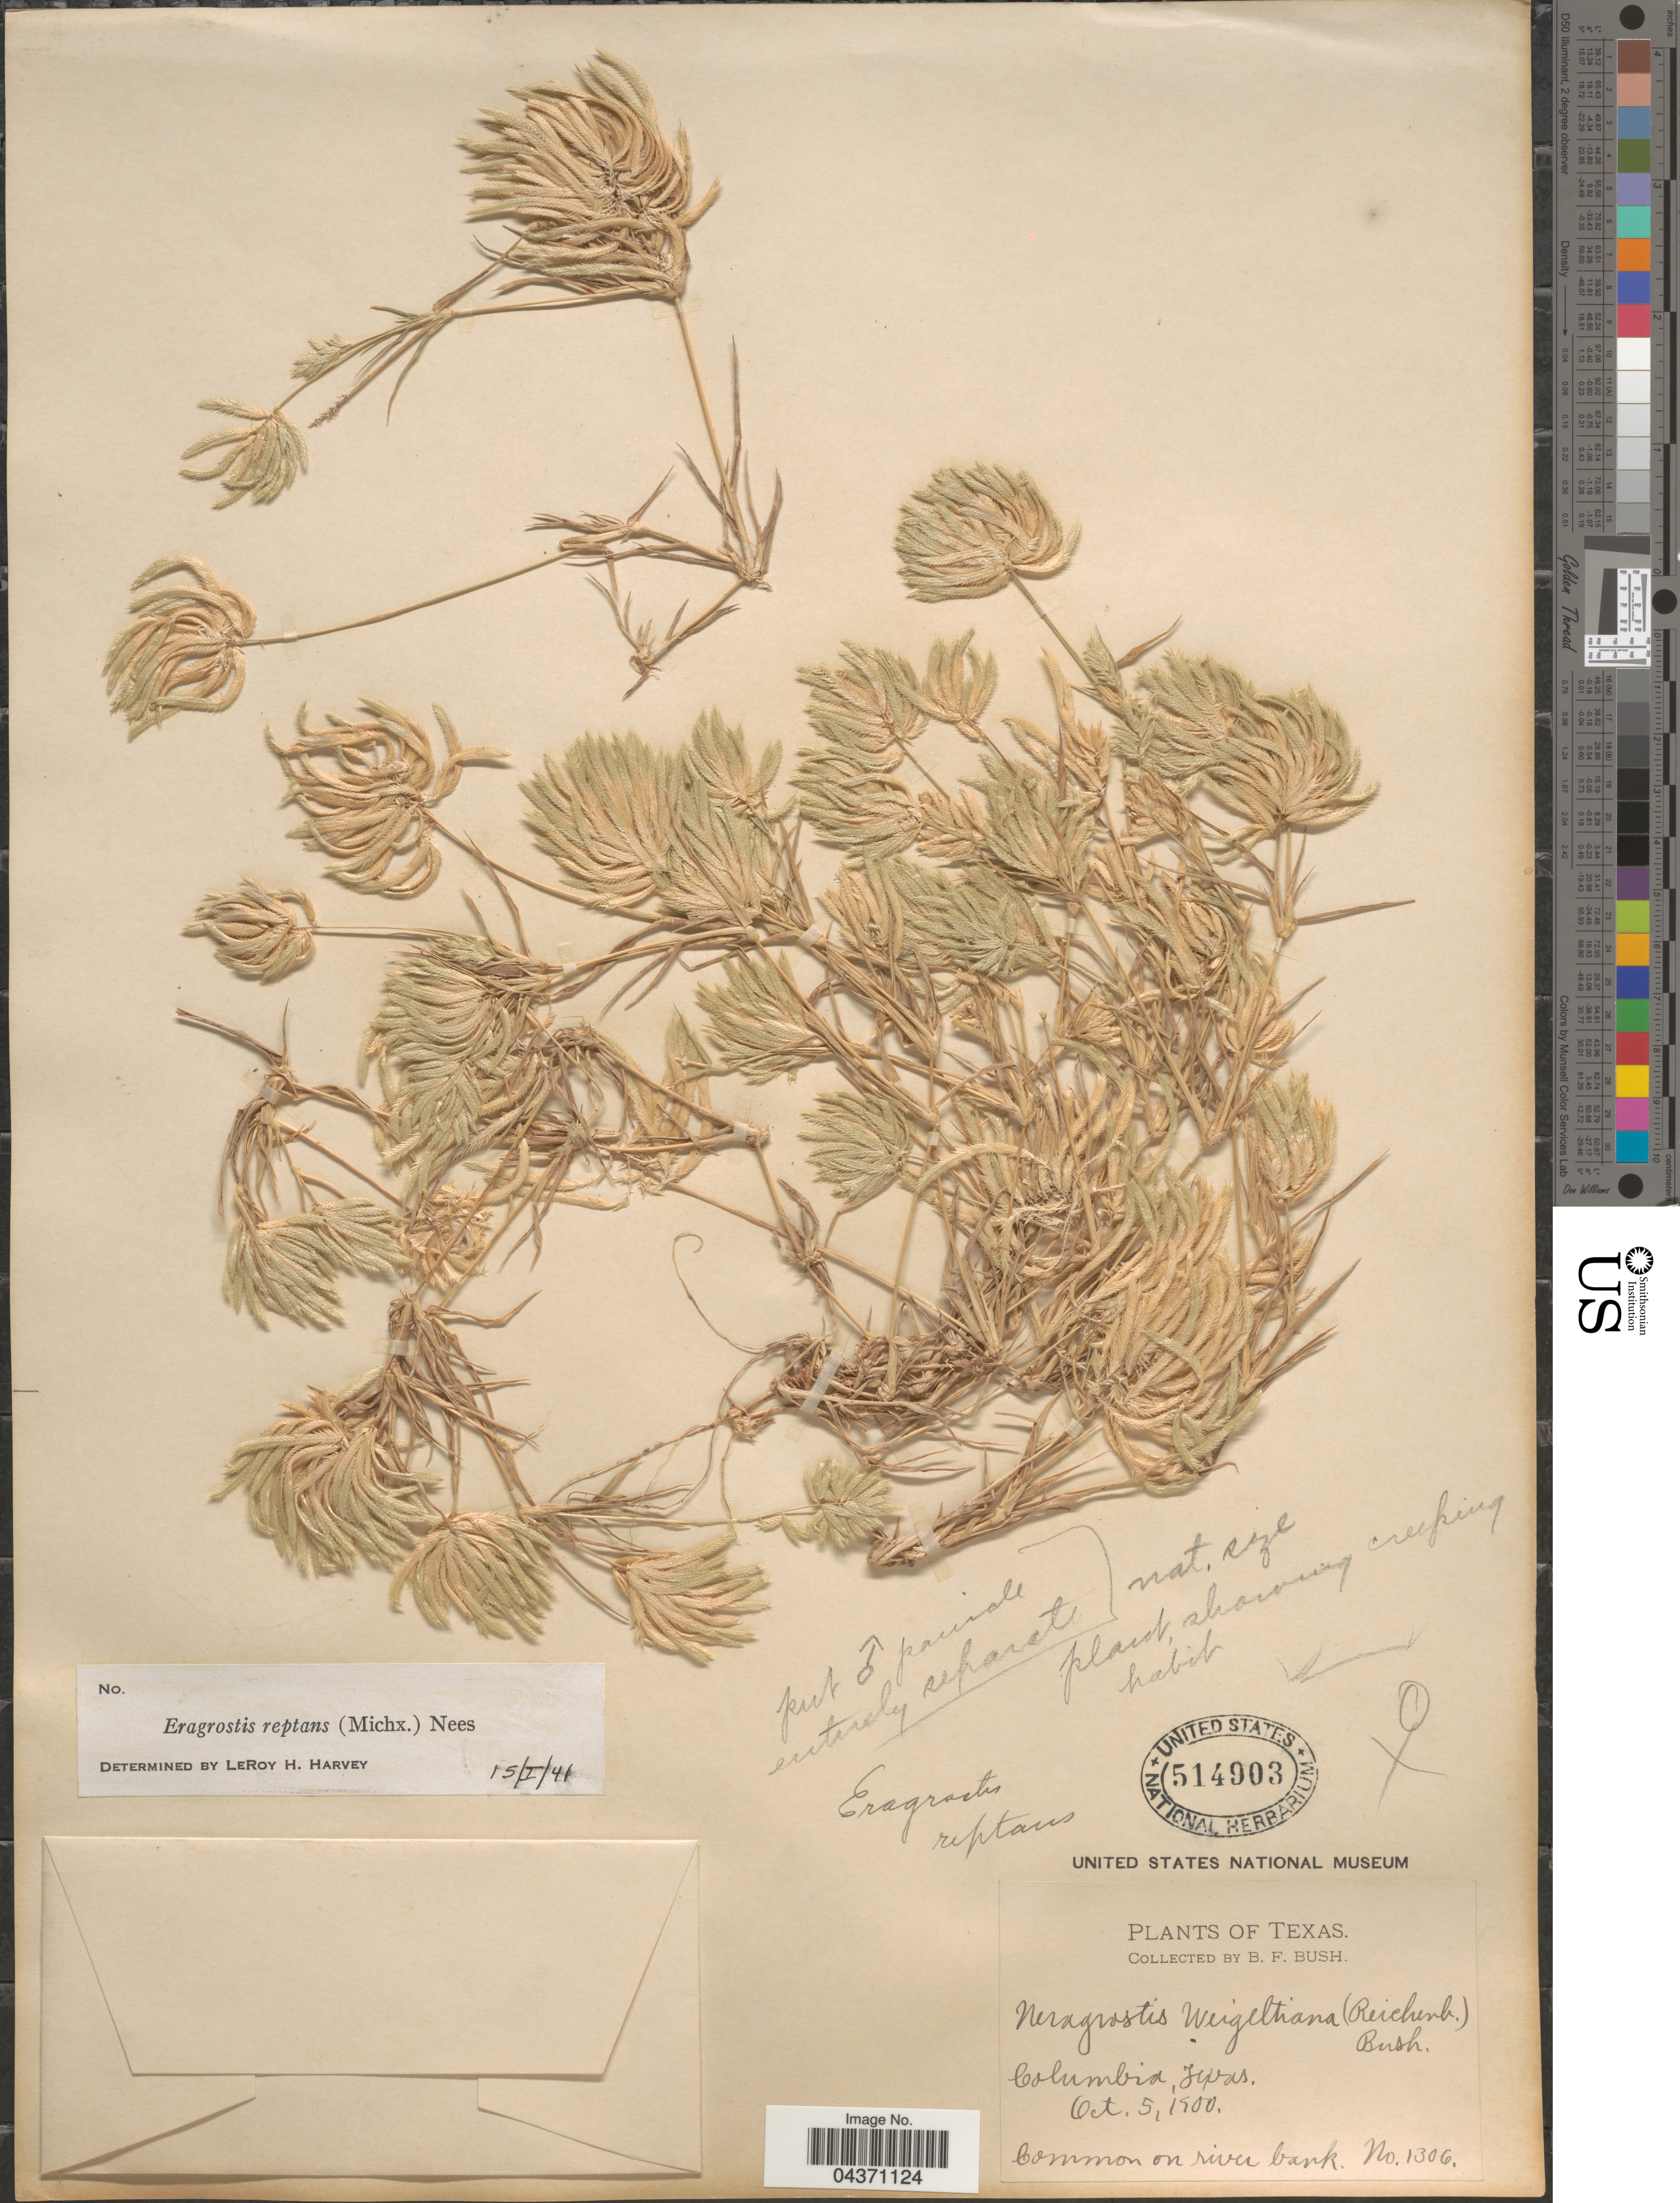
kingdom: Plantae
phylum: Tracheophyta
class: Liliopsida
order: Poales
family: Poaceae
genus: Eragrostis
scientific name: Eragrostis reptans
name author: (Michx.) Nees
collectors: B. F. Bush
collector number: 1306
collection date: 1900-10-05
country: United States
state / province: Texas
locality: Columbia. Common on river bank.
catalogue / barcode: US 514903